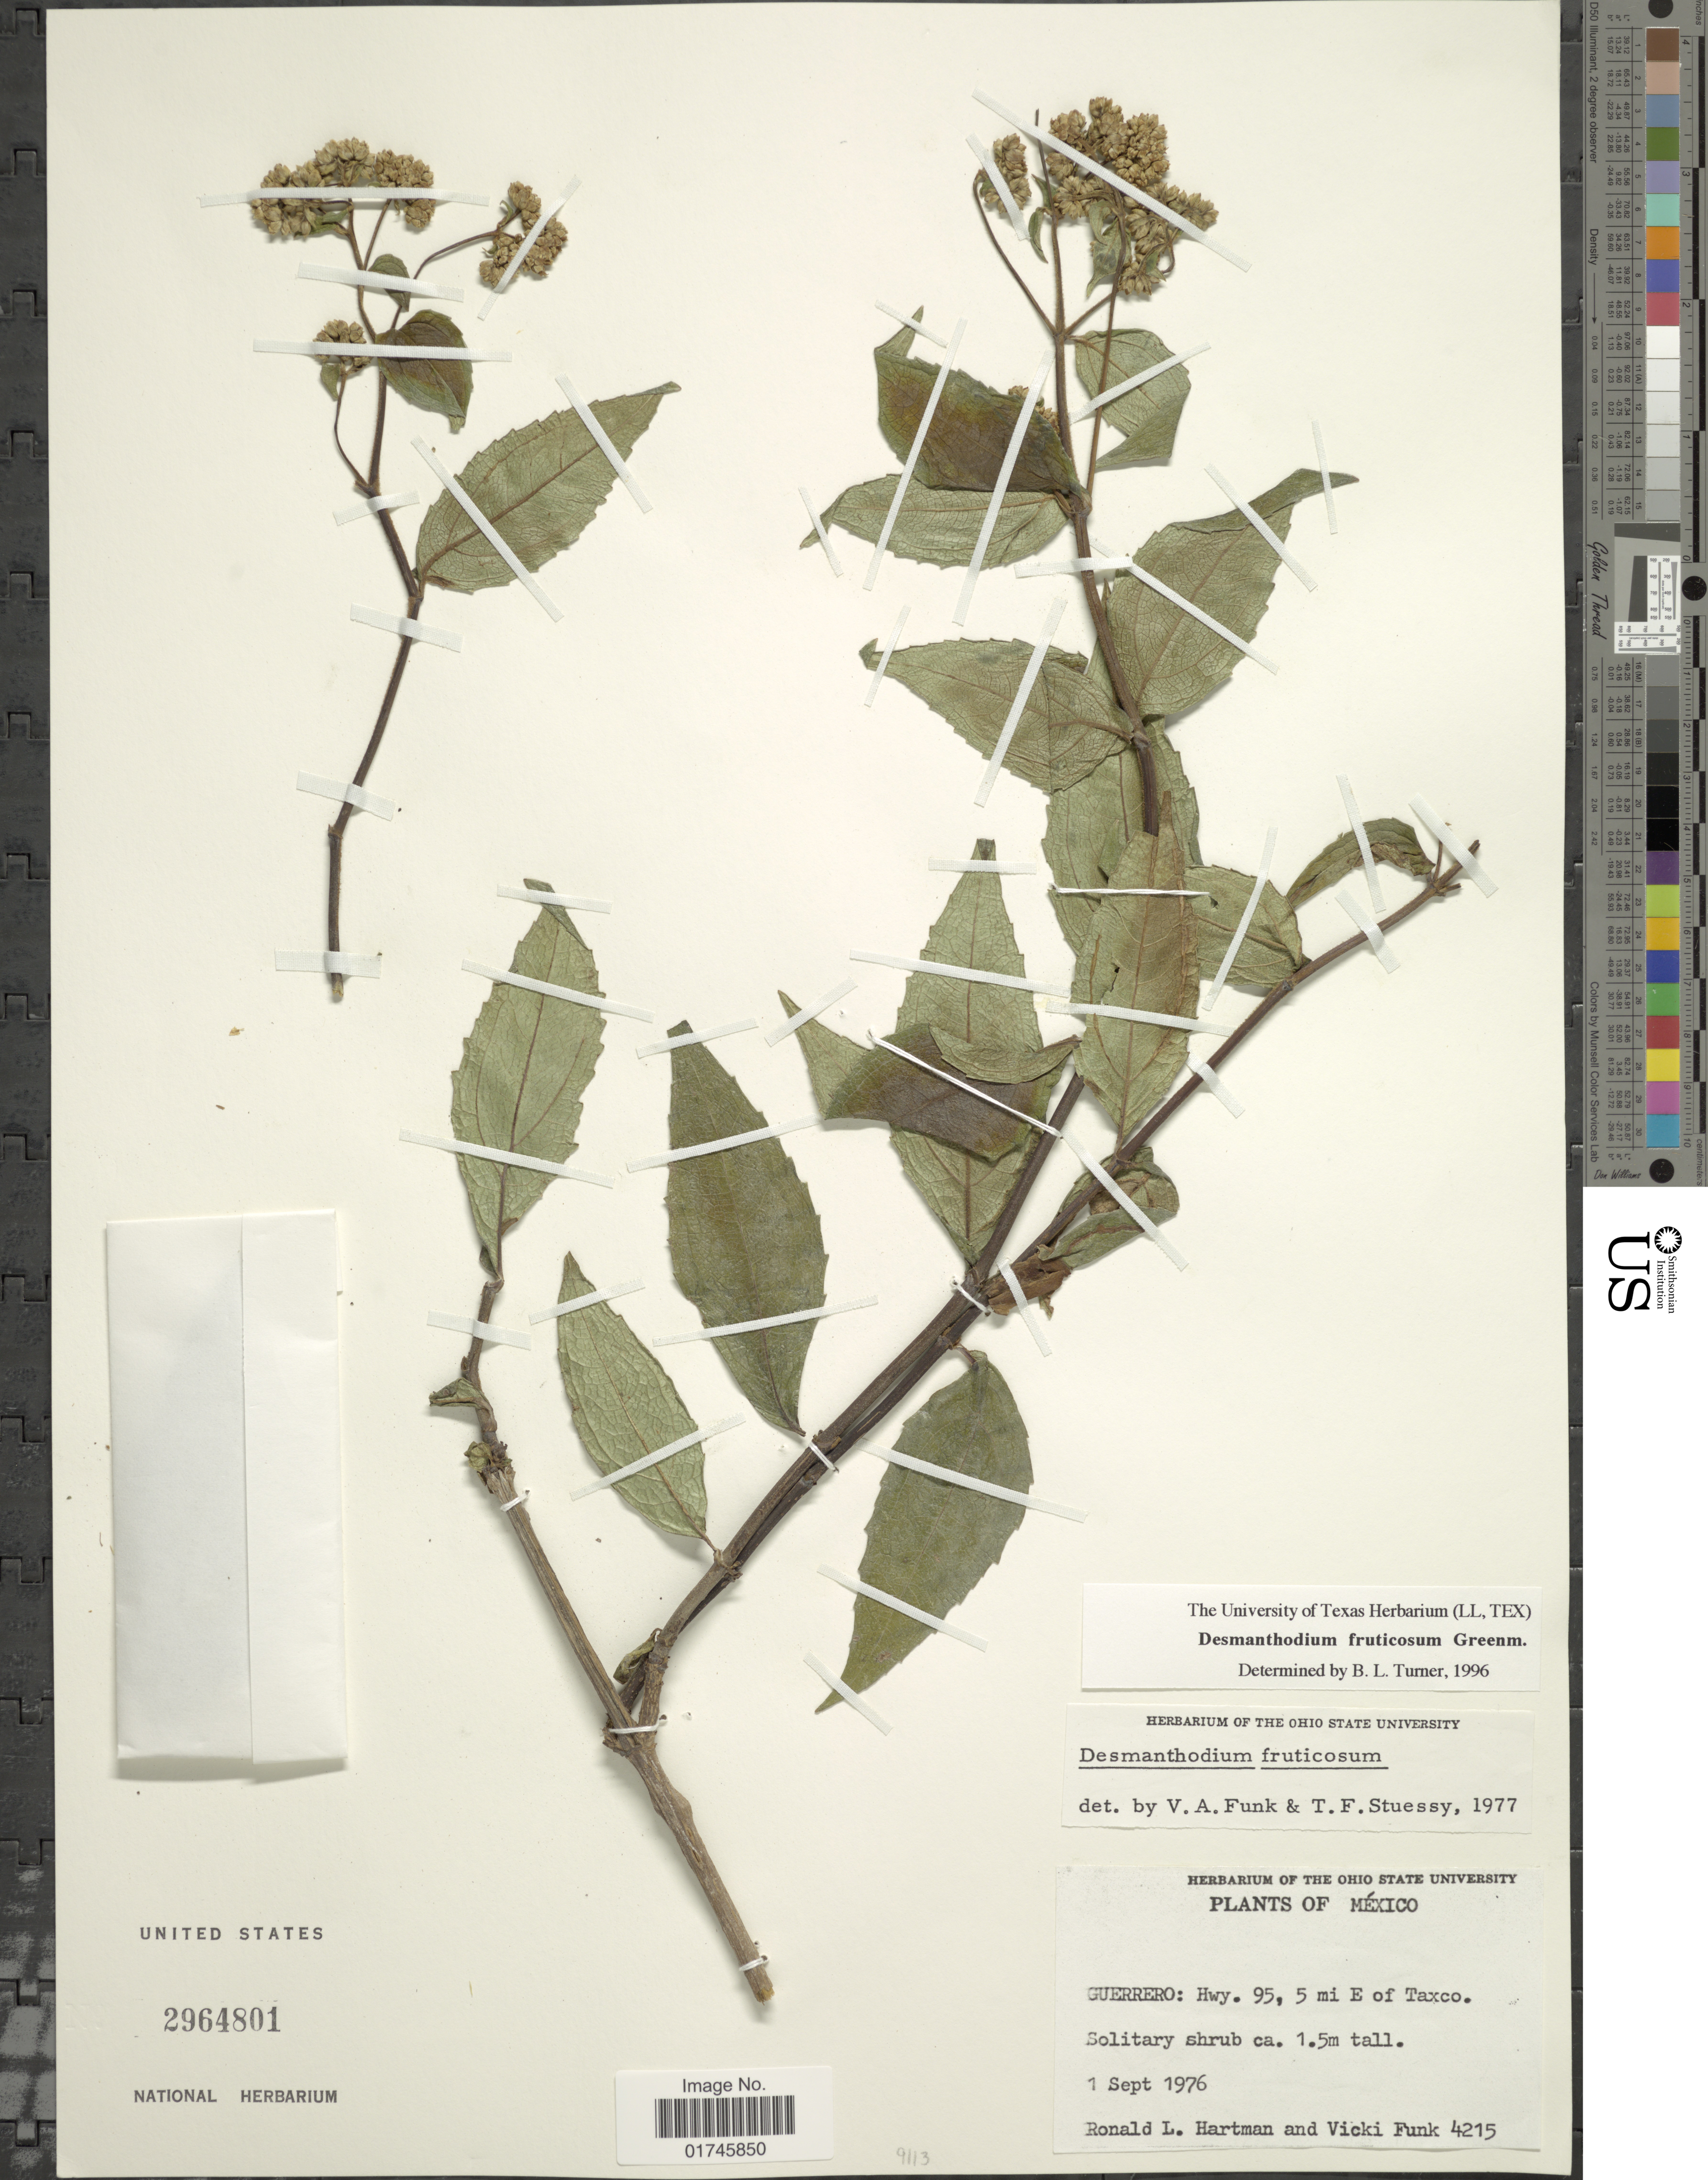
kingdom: Plantae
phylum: Tracheophyta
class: Magnoliopsida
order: Asterales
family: Asteraceae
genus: Desmanthodium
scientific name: Desmanthodium fruticosum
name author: Greenm.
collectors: R. L. Hartman & V. Funk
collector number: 4215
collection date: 1976-09-01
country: Mexico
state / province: Guerrero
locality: Hwy. 95, 5 mi E of Taxco.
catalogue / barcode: US 2964801